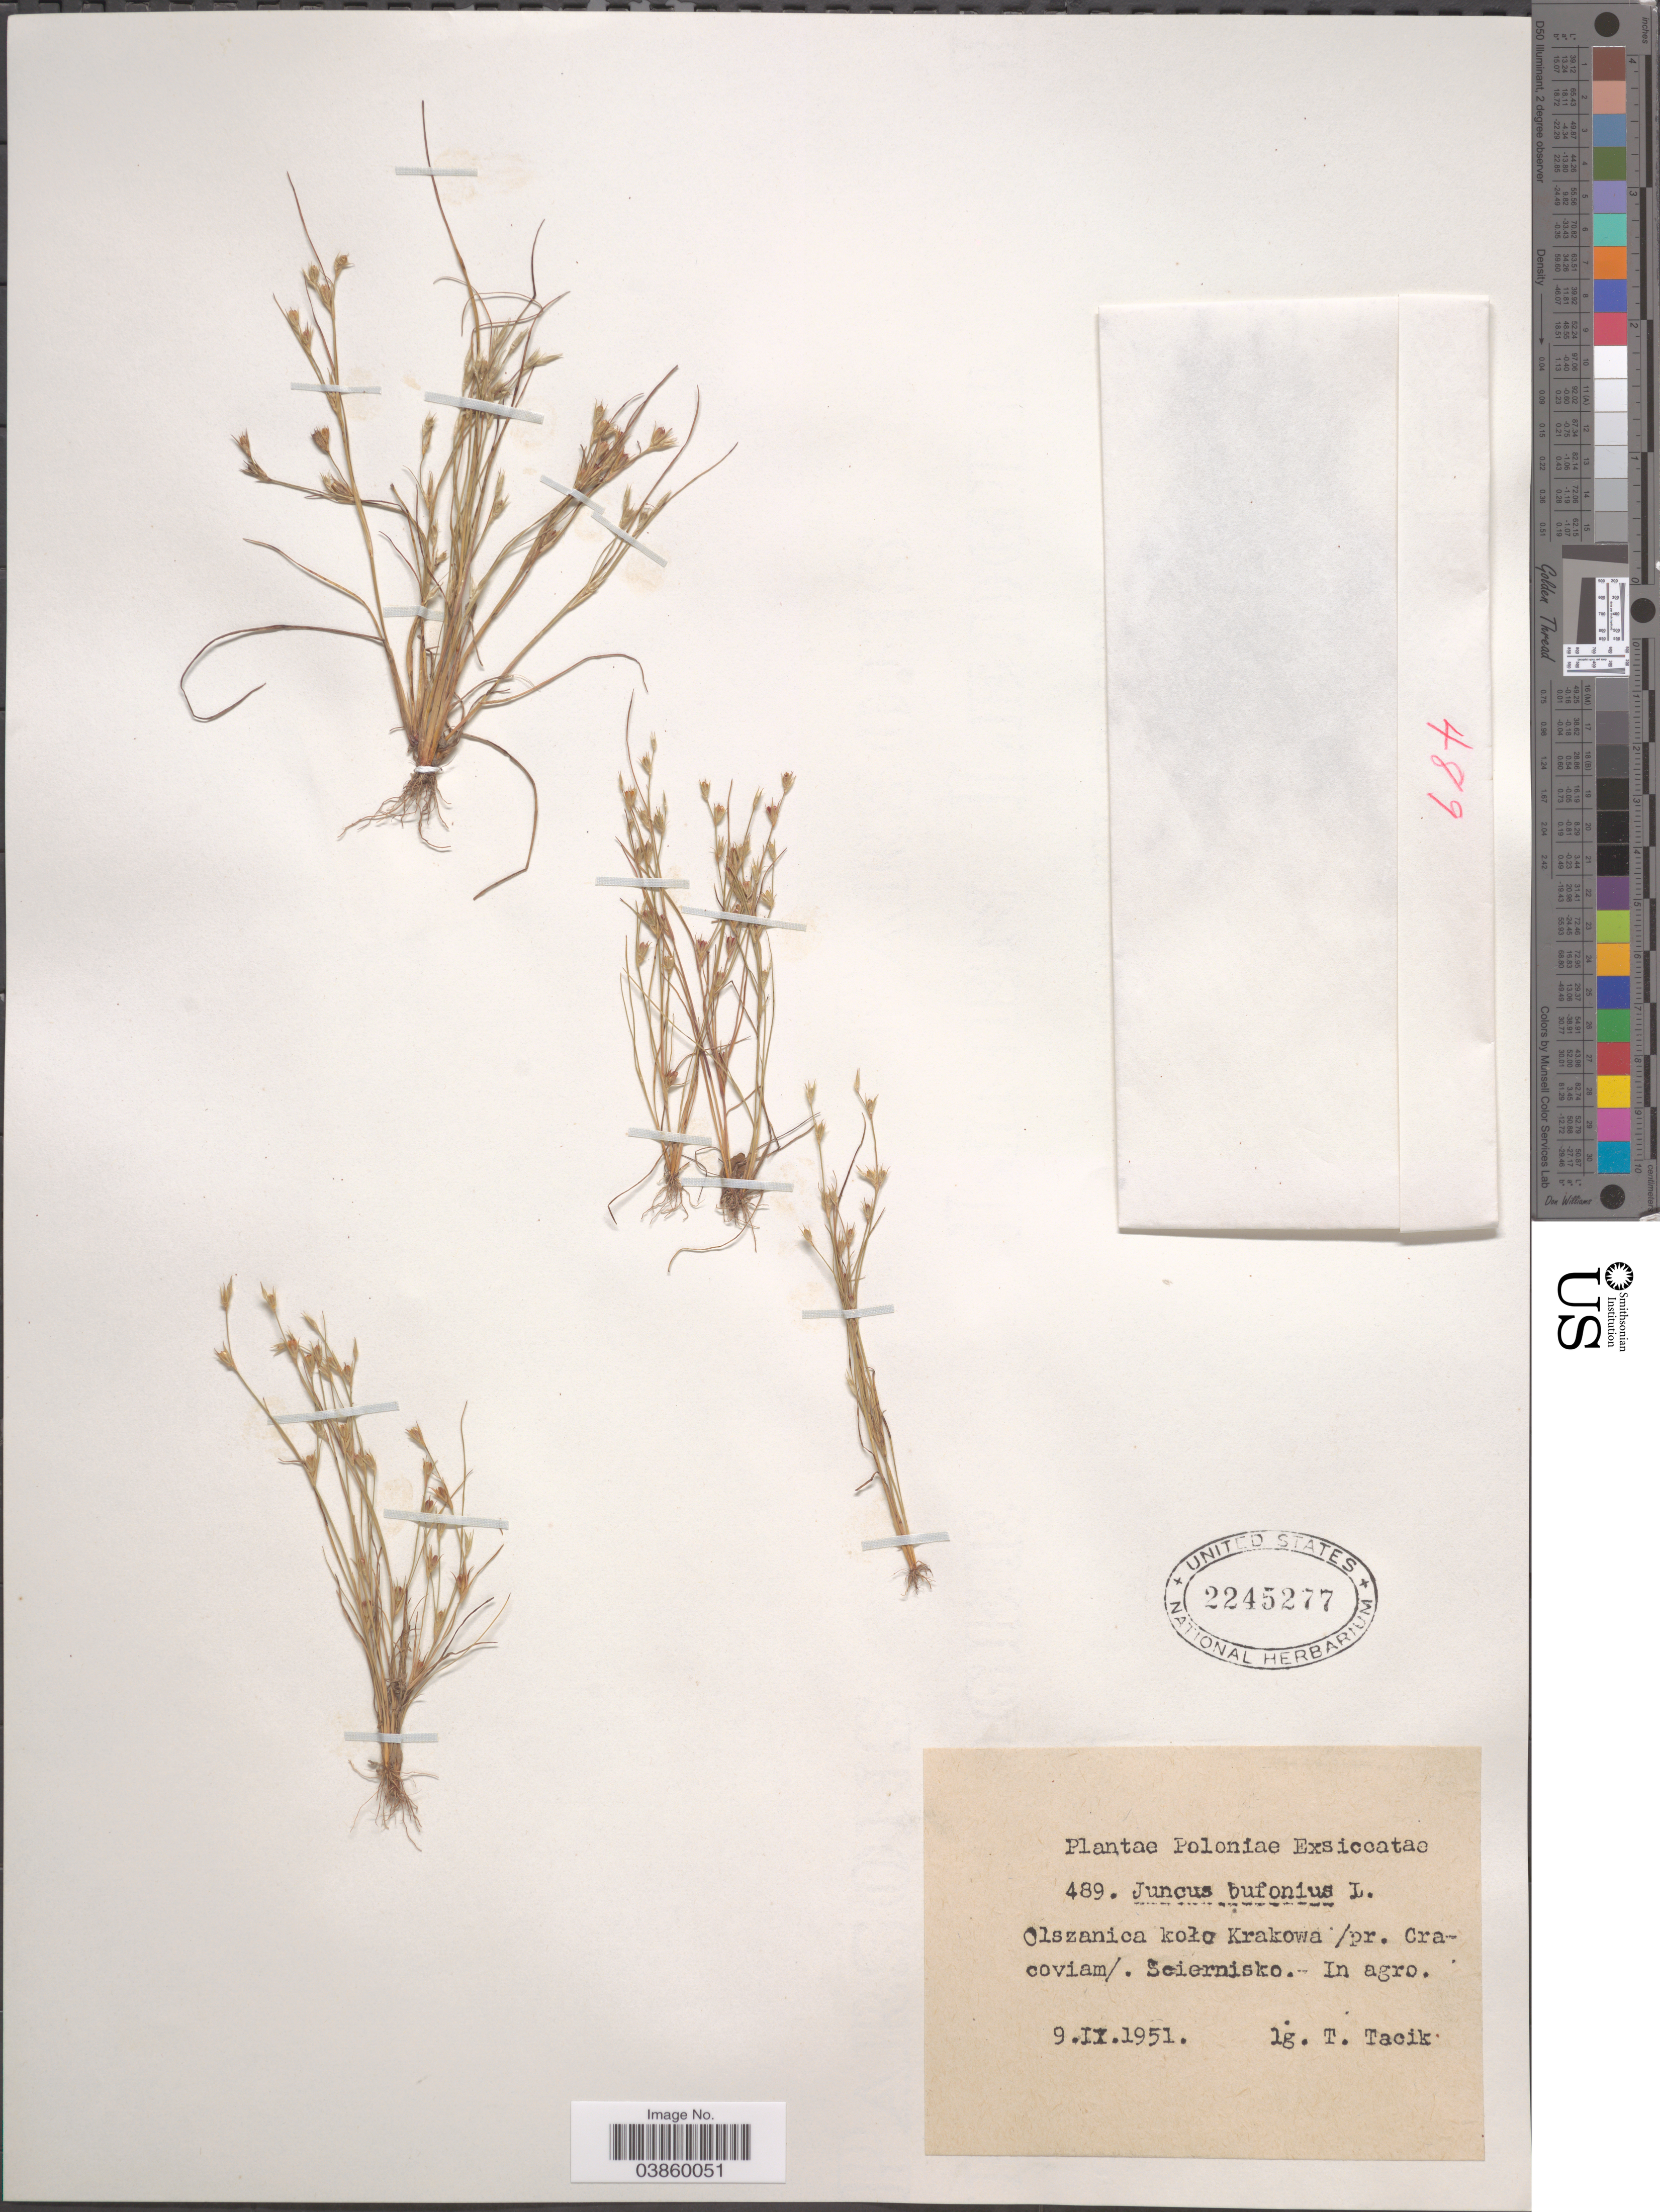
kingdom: Plantae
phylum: Tracheophyta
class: Liliopsida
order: Poales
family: Juncaceae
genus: Juncus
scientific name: Juncus bufonius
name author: L.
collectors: T. Tacik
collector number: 489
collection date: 1951-09-09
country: Poland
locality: Poloniae. Sciernisko.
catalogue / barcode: US 2245277